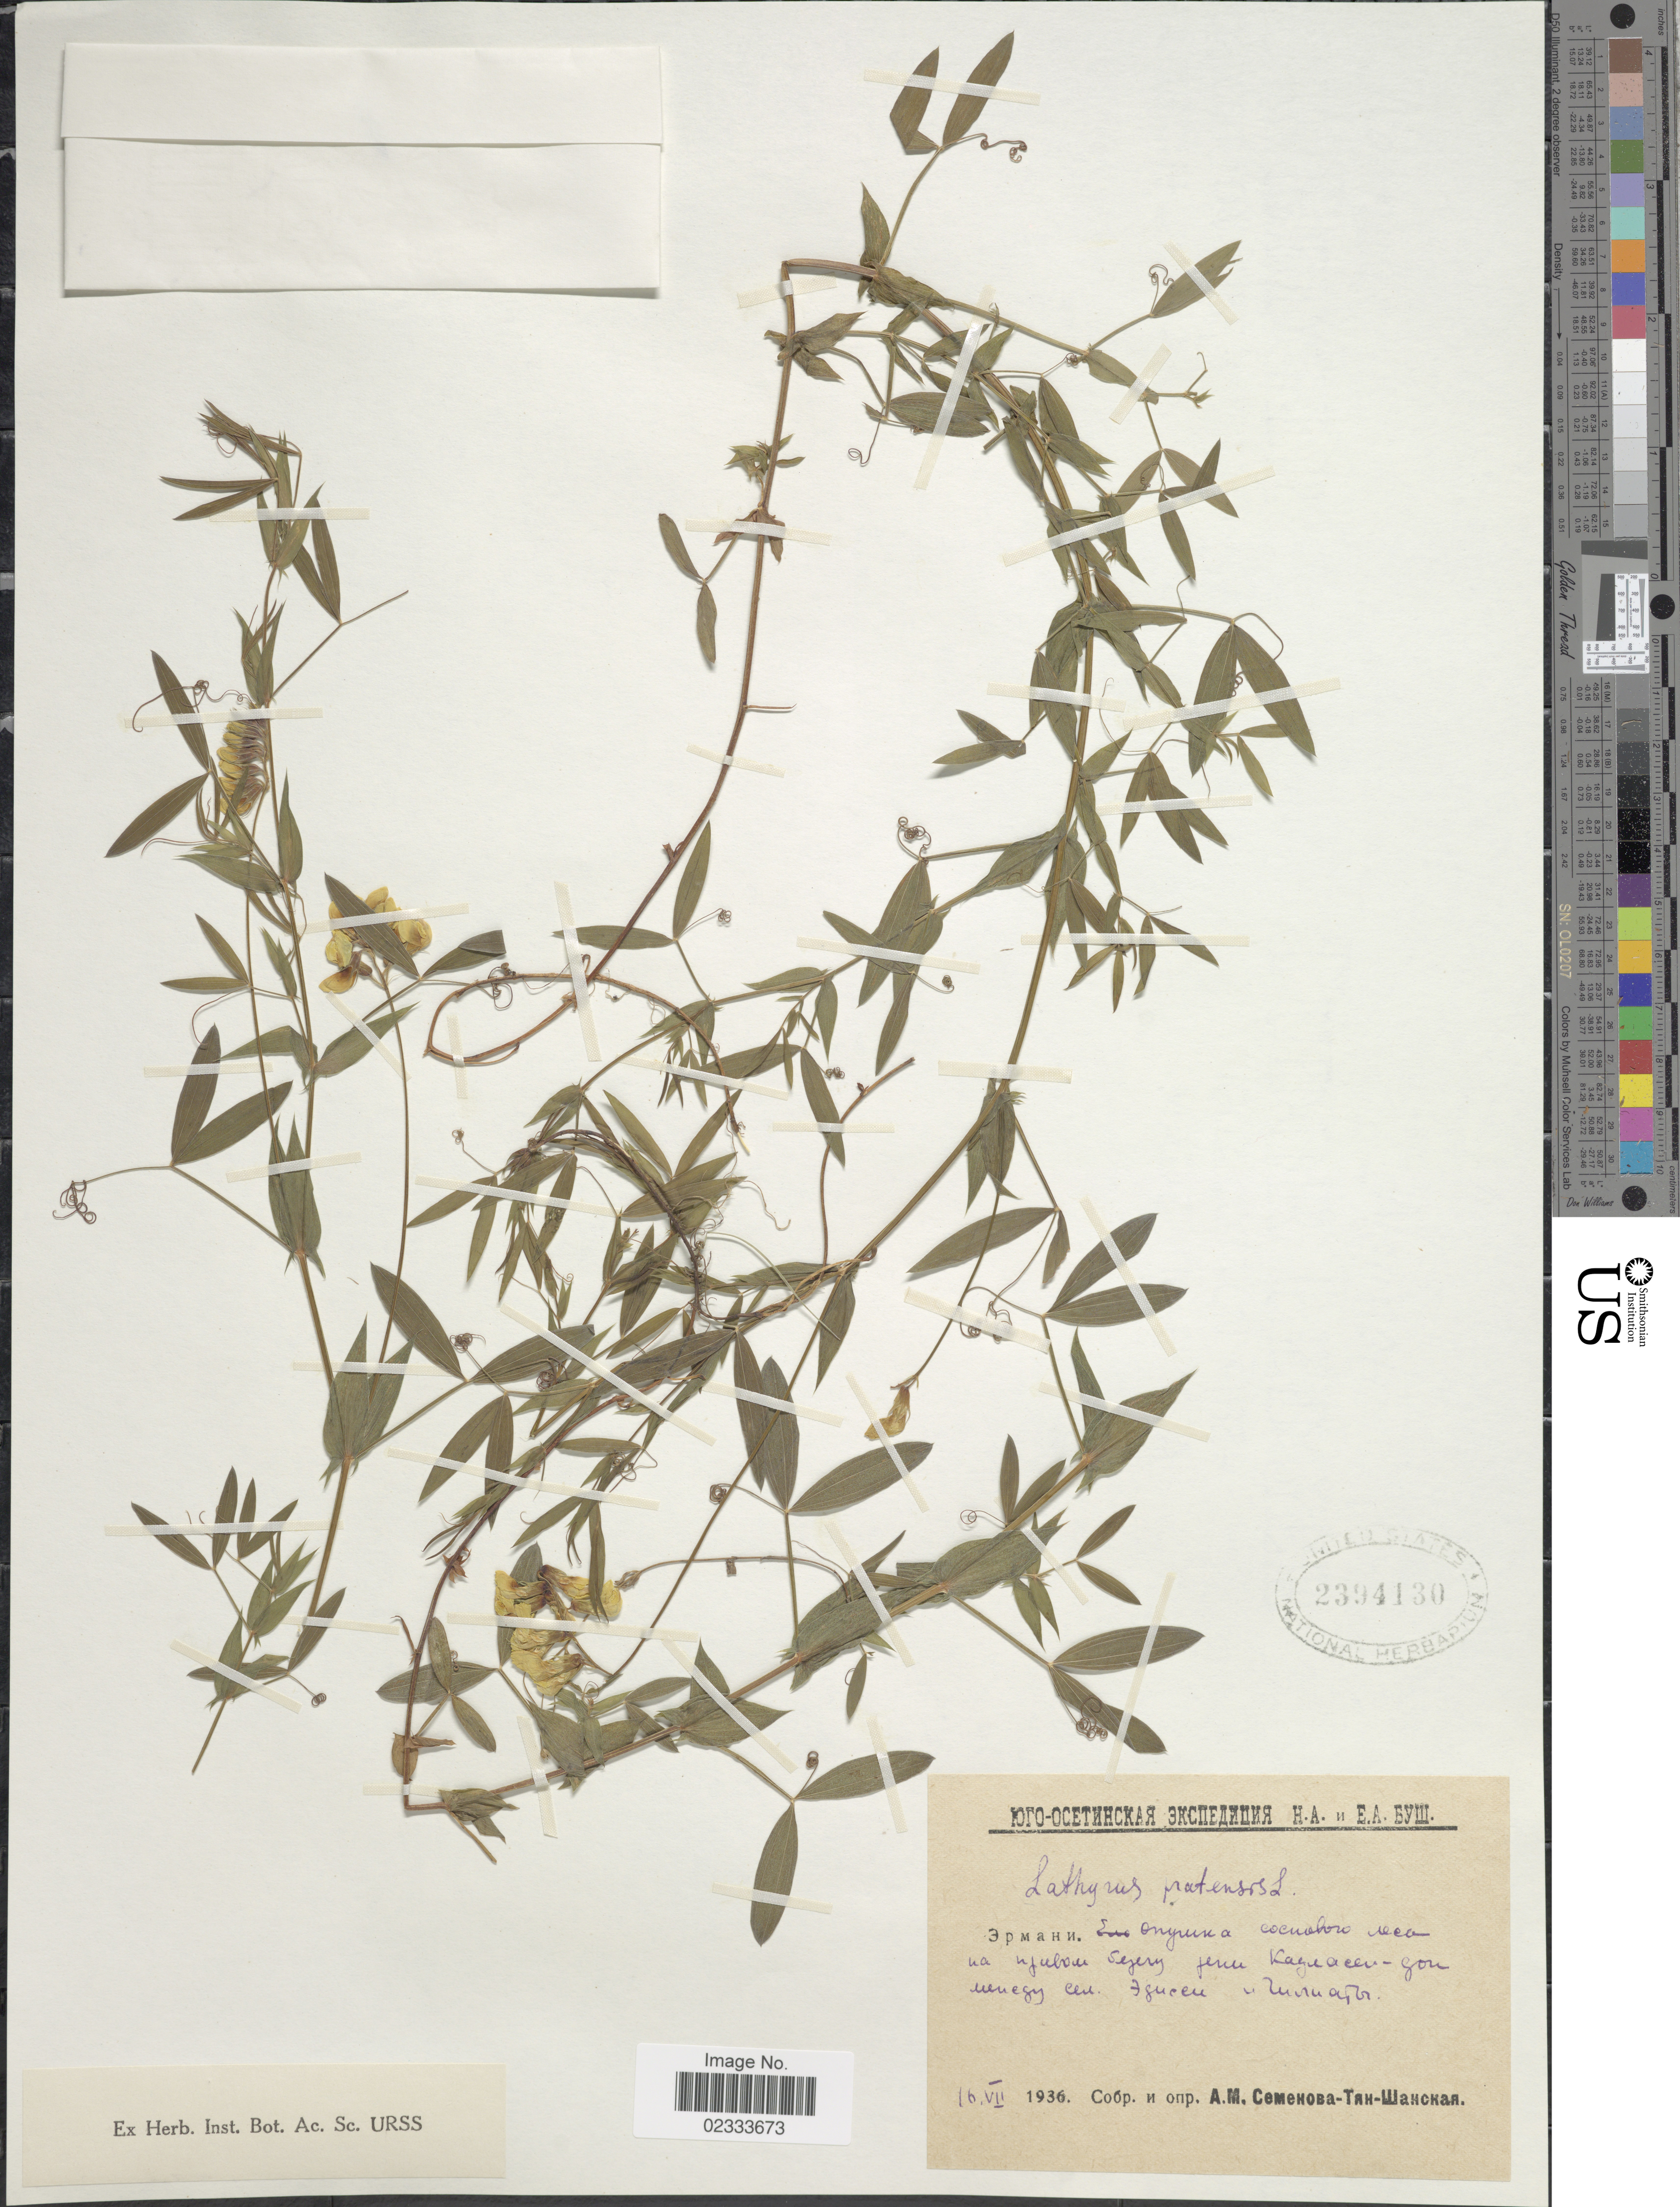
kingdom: Plantae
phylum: Tracheophyta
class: Magnoliopsida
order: Fabales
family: Fabaceae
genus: Lathyrus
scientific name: Lathyrus pratensis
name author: L.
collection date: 1936-07-16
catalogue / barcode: US 2394130